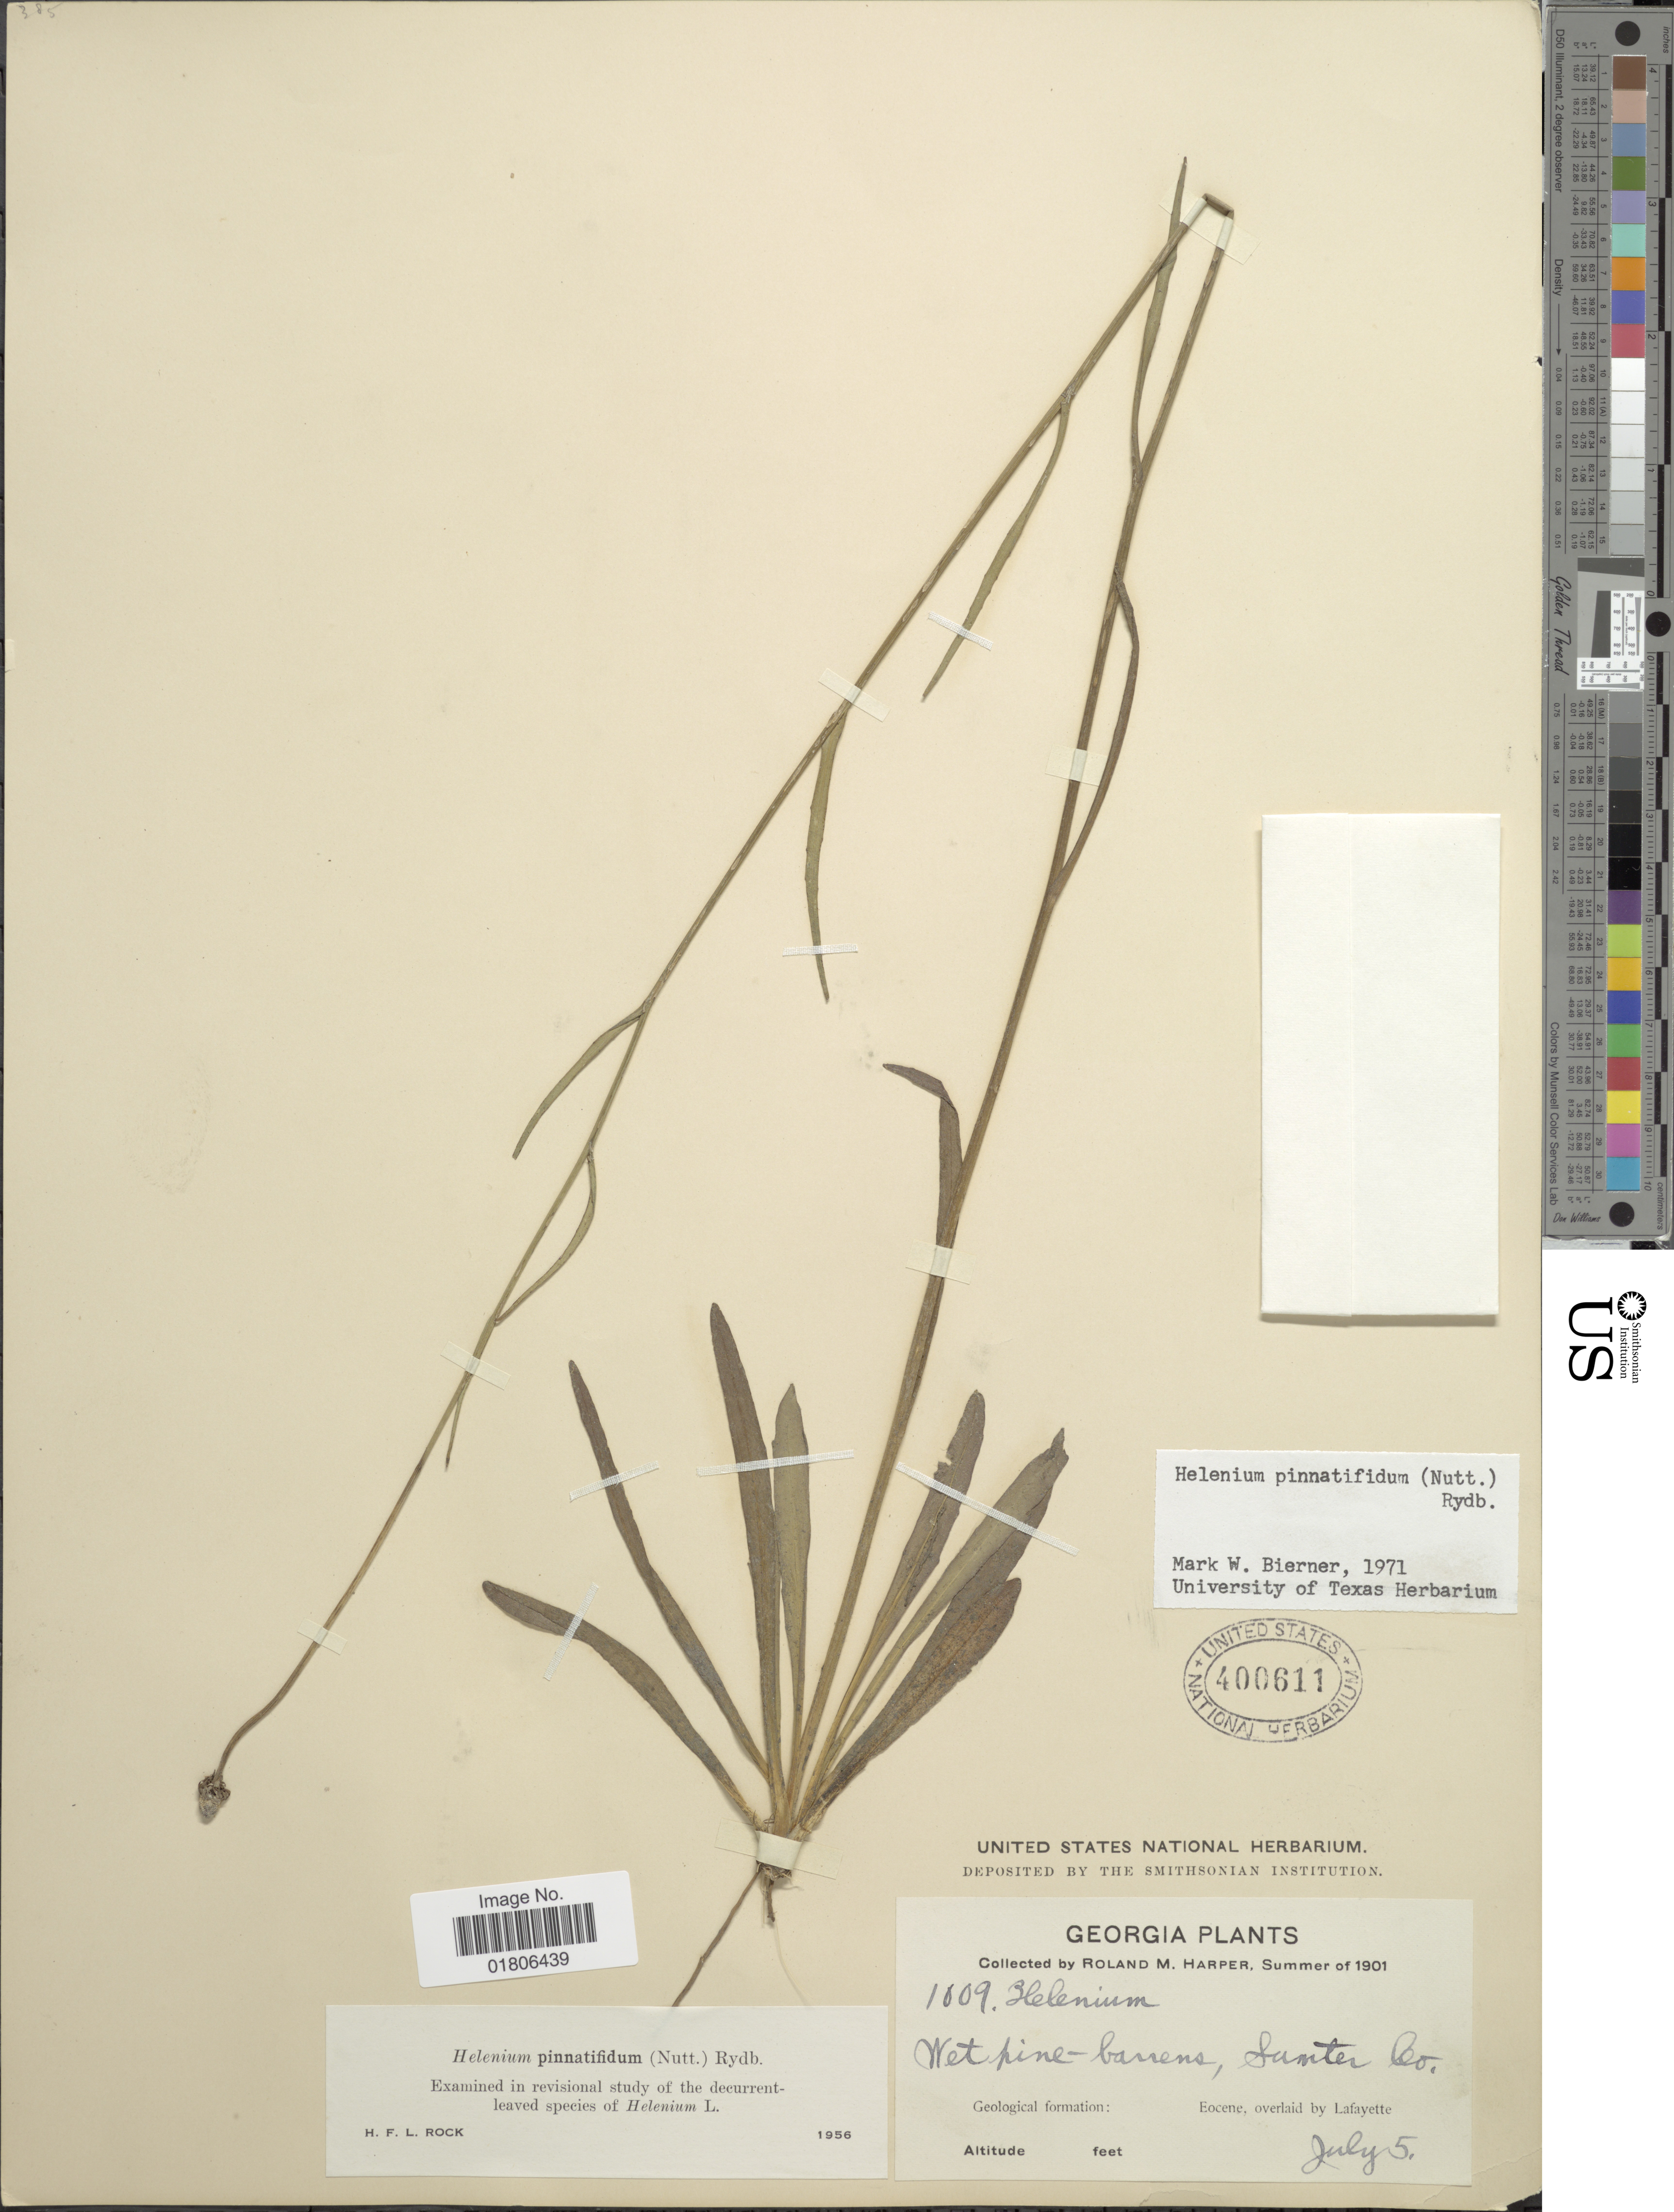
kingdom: Plantae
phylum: Tracheophyta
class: Magnoliopsida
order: Asterales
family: Asteraceae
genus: Helenium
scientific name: Helenium pinnatifidum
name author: (Schwein. ex Nutt.) Rydb.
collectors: R. M. Harper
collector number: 1009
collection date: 1901-07-05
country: United States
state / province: Georgia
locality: Wet pine-barrens, Sumter Co.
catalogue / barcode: US 400611